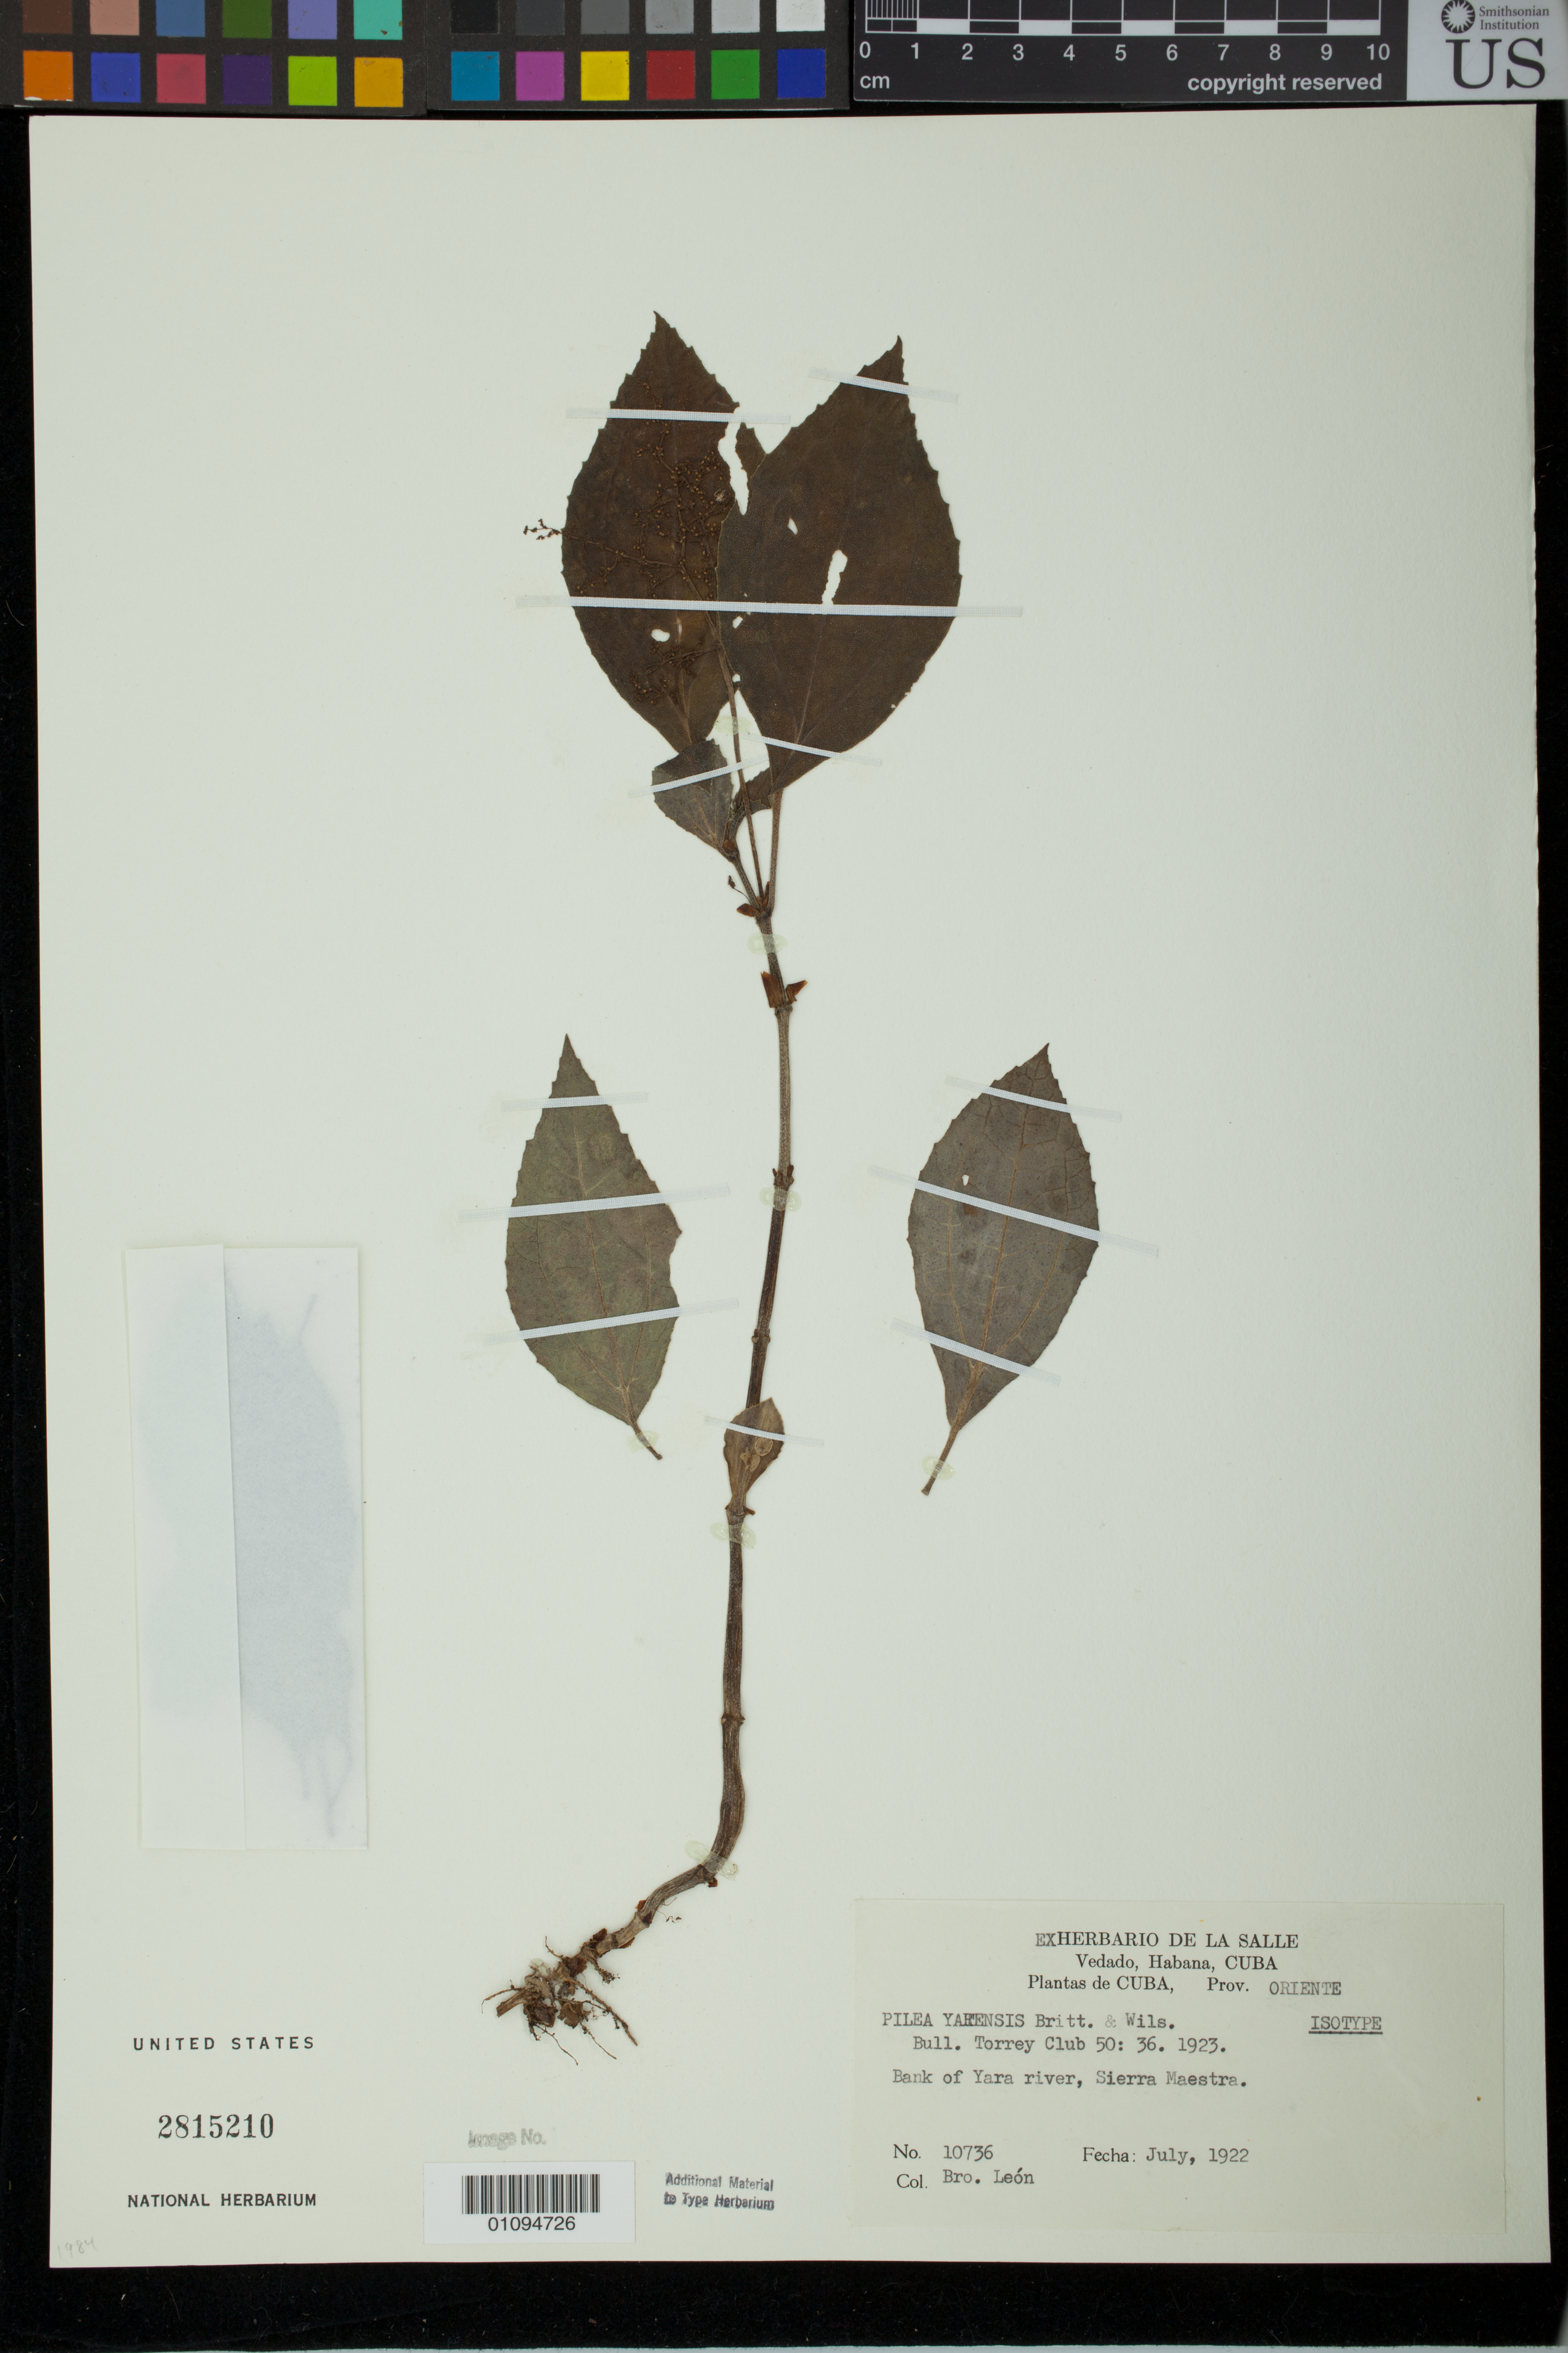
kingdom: Plantae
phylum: Tracheophyta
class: Magnoliopsida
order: Rosales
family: Urticaceae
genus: Pilea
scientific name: Pilea yarensis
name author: Britton & P. Wilson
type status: Isotype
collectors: Bro. León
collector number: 10736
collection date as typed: Jul 1922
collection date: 1922-07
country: Cuba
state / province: Oriente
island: Greater Antilles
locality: Sierra Maestra, bank of Rio Yara.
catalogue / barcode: US 2815210